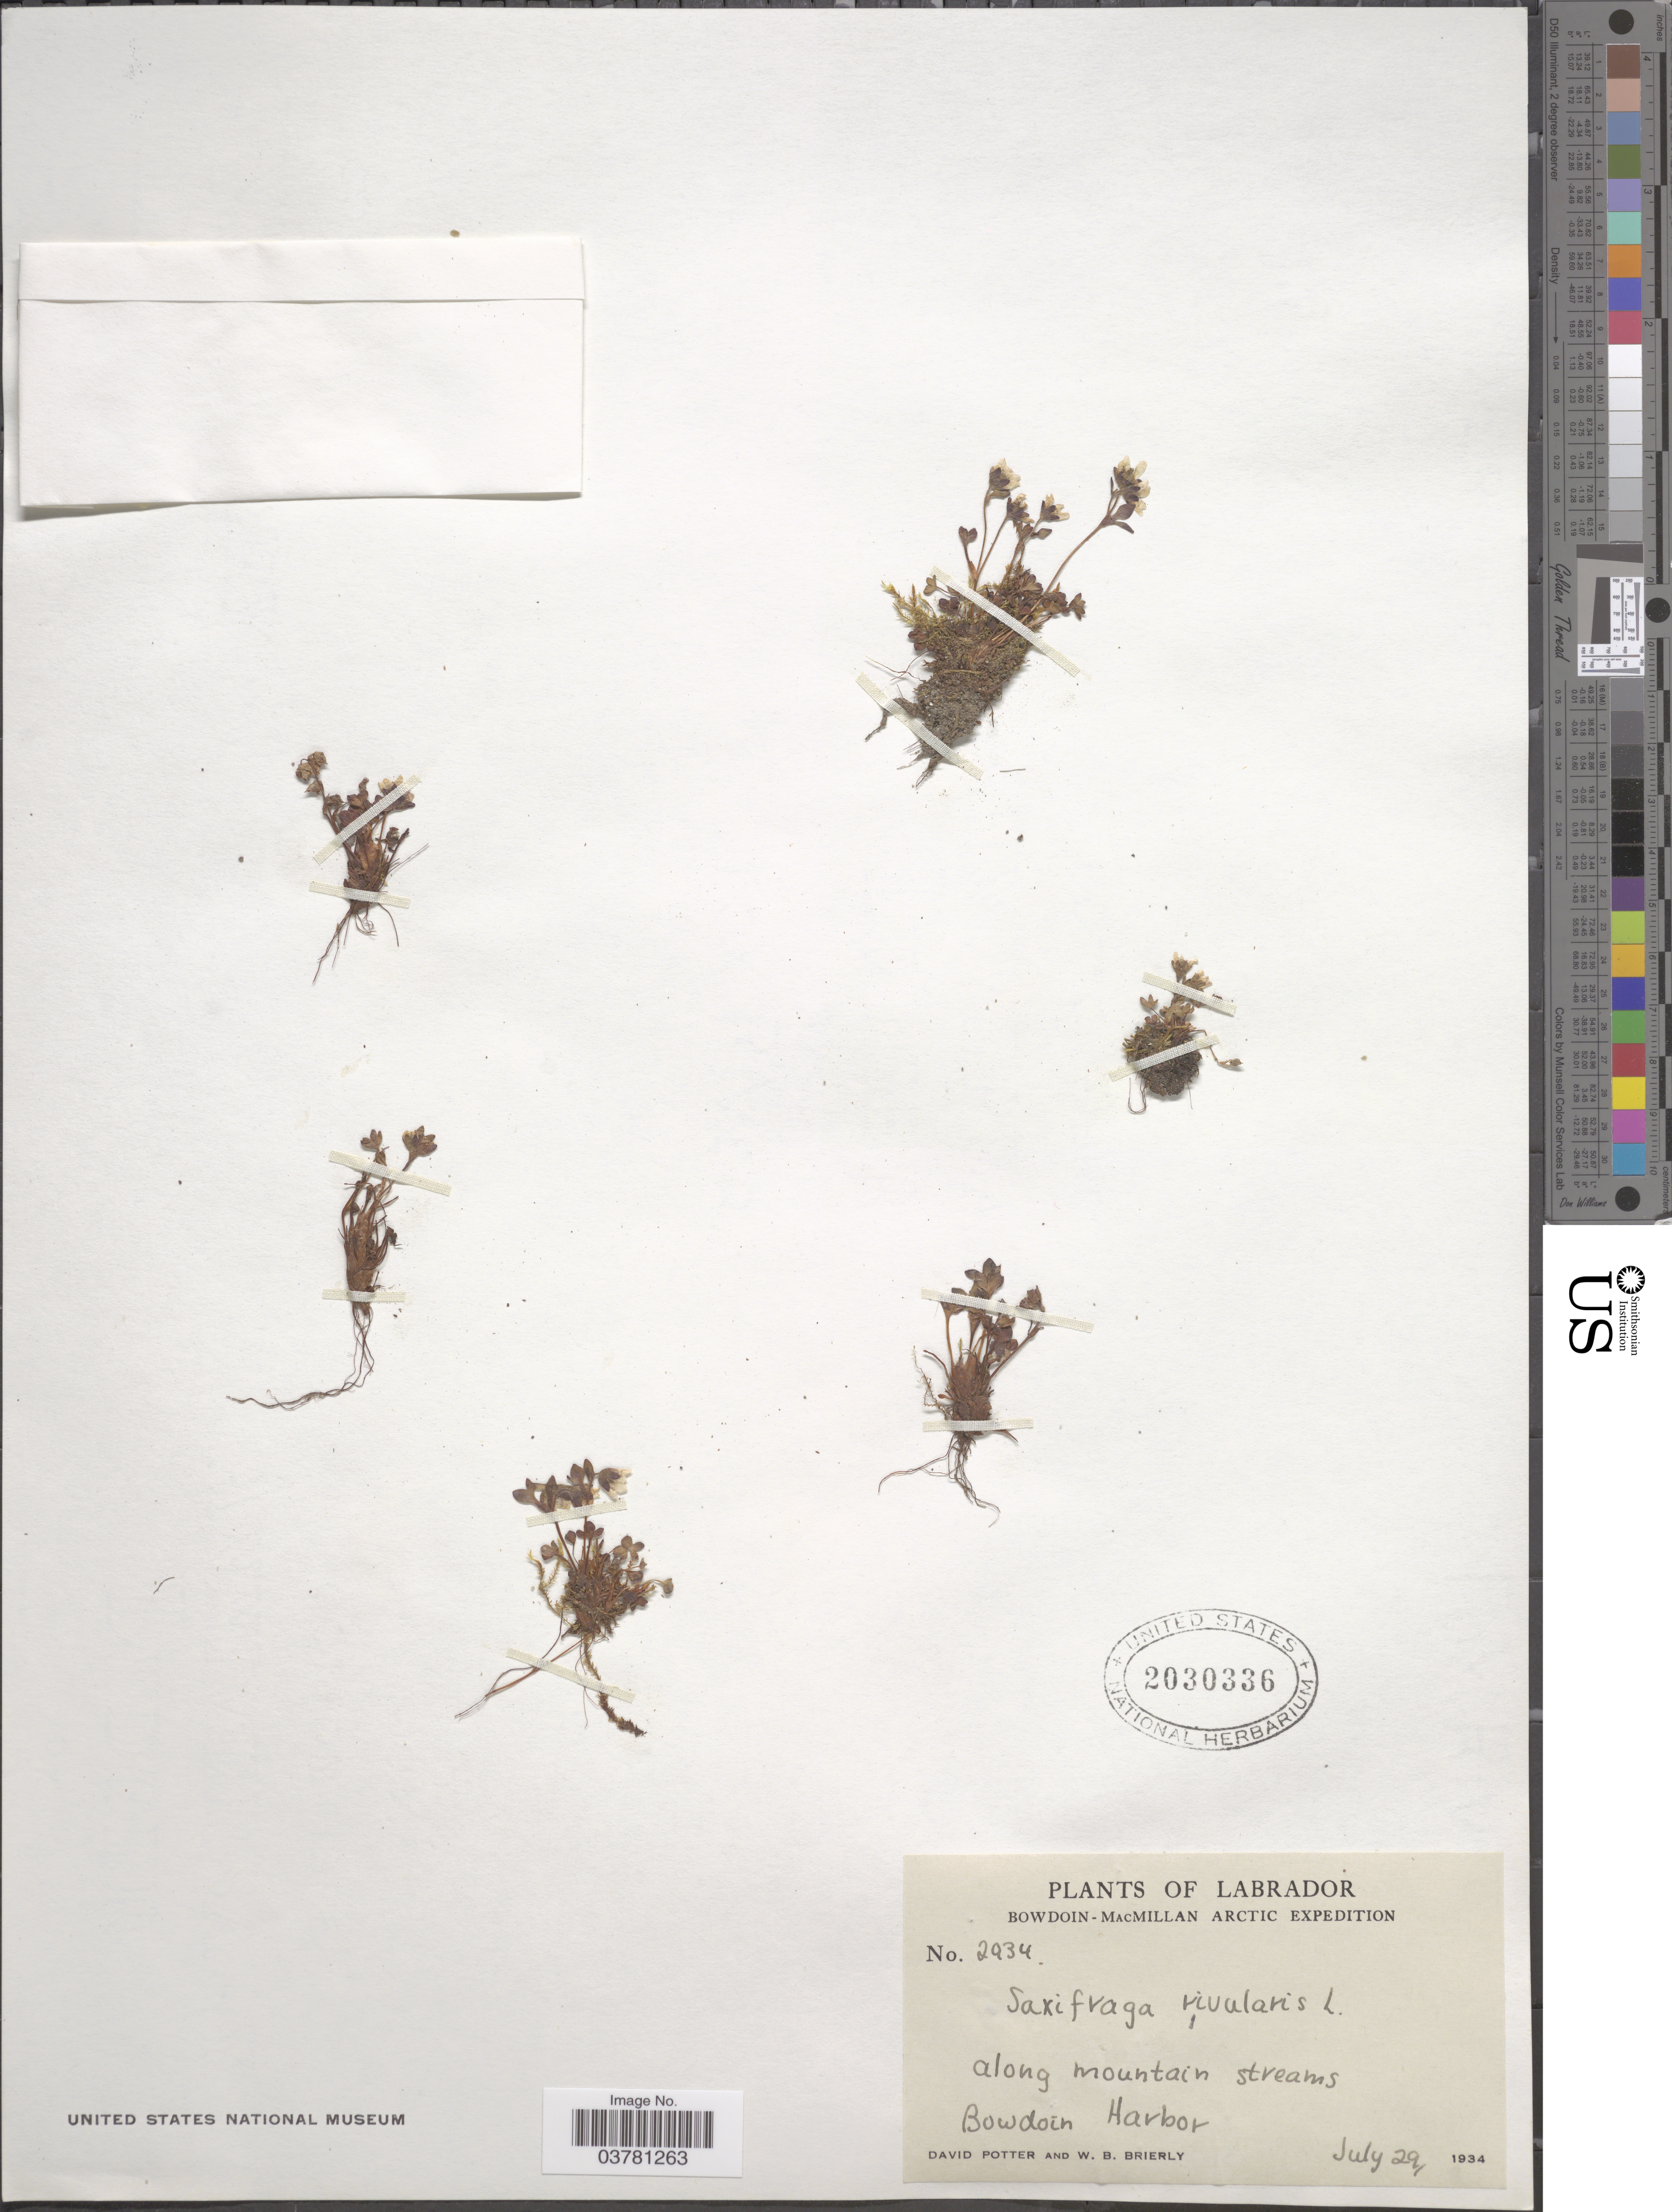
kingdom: Plantae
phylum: Tracheophyta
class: Magnoliopsida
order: Saxifragales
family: Saxifragaceae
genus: Saxifraga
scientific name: Saxifraga rivularis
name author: L.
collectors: D. Potter & W. Brierly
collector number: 2934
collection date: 1934-07-29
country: Canada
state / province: Newfoundland and Labrador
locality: Labrador. Bowdoin-MacMillan Arctic Expedition. Along mountain streams. Bowdoin Harbor.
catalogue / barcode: US 2030336